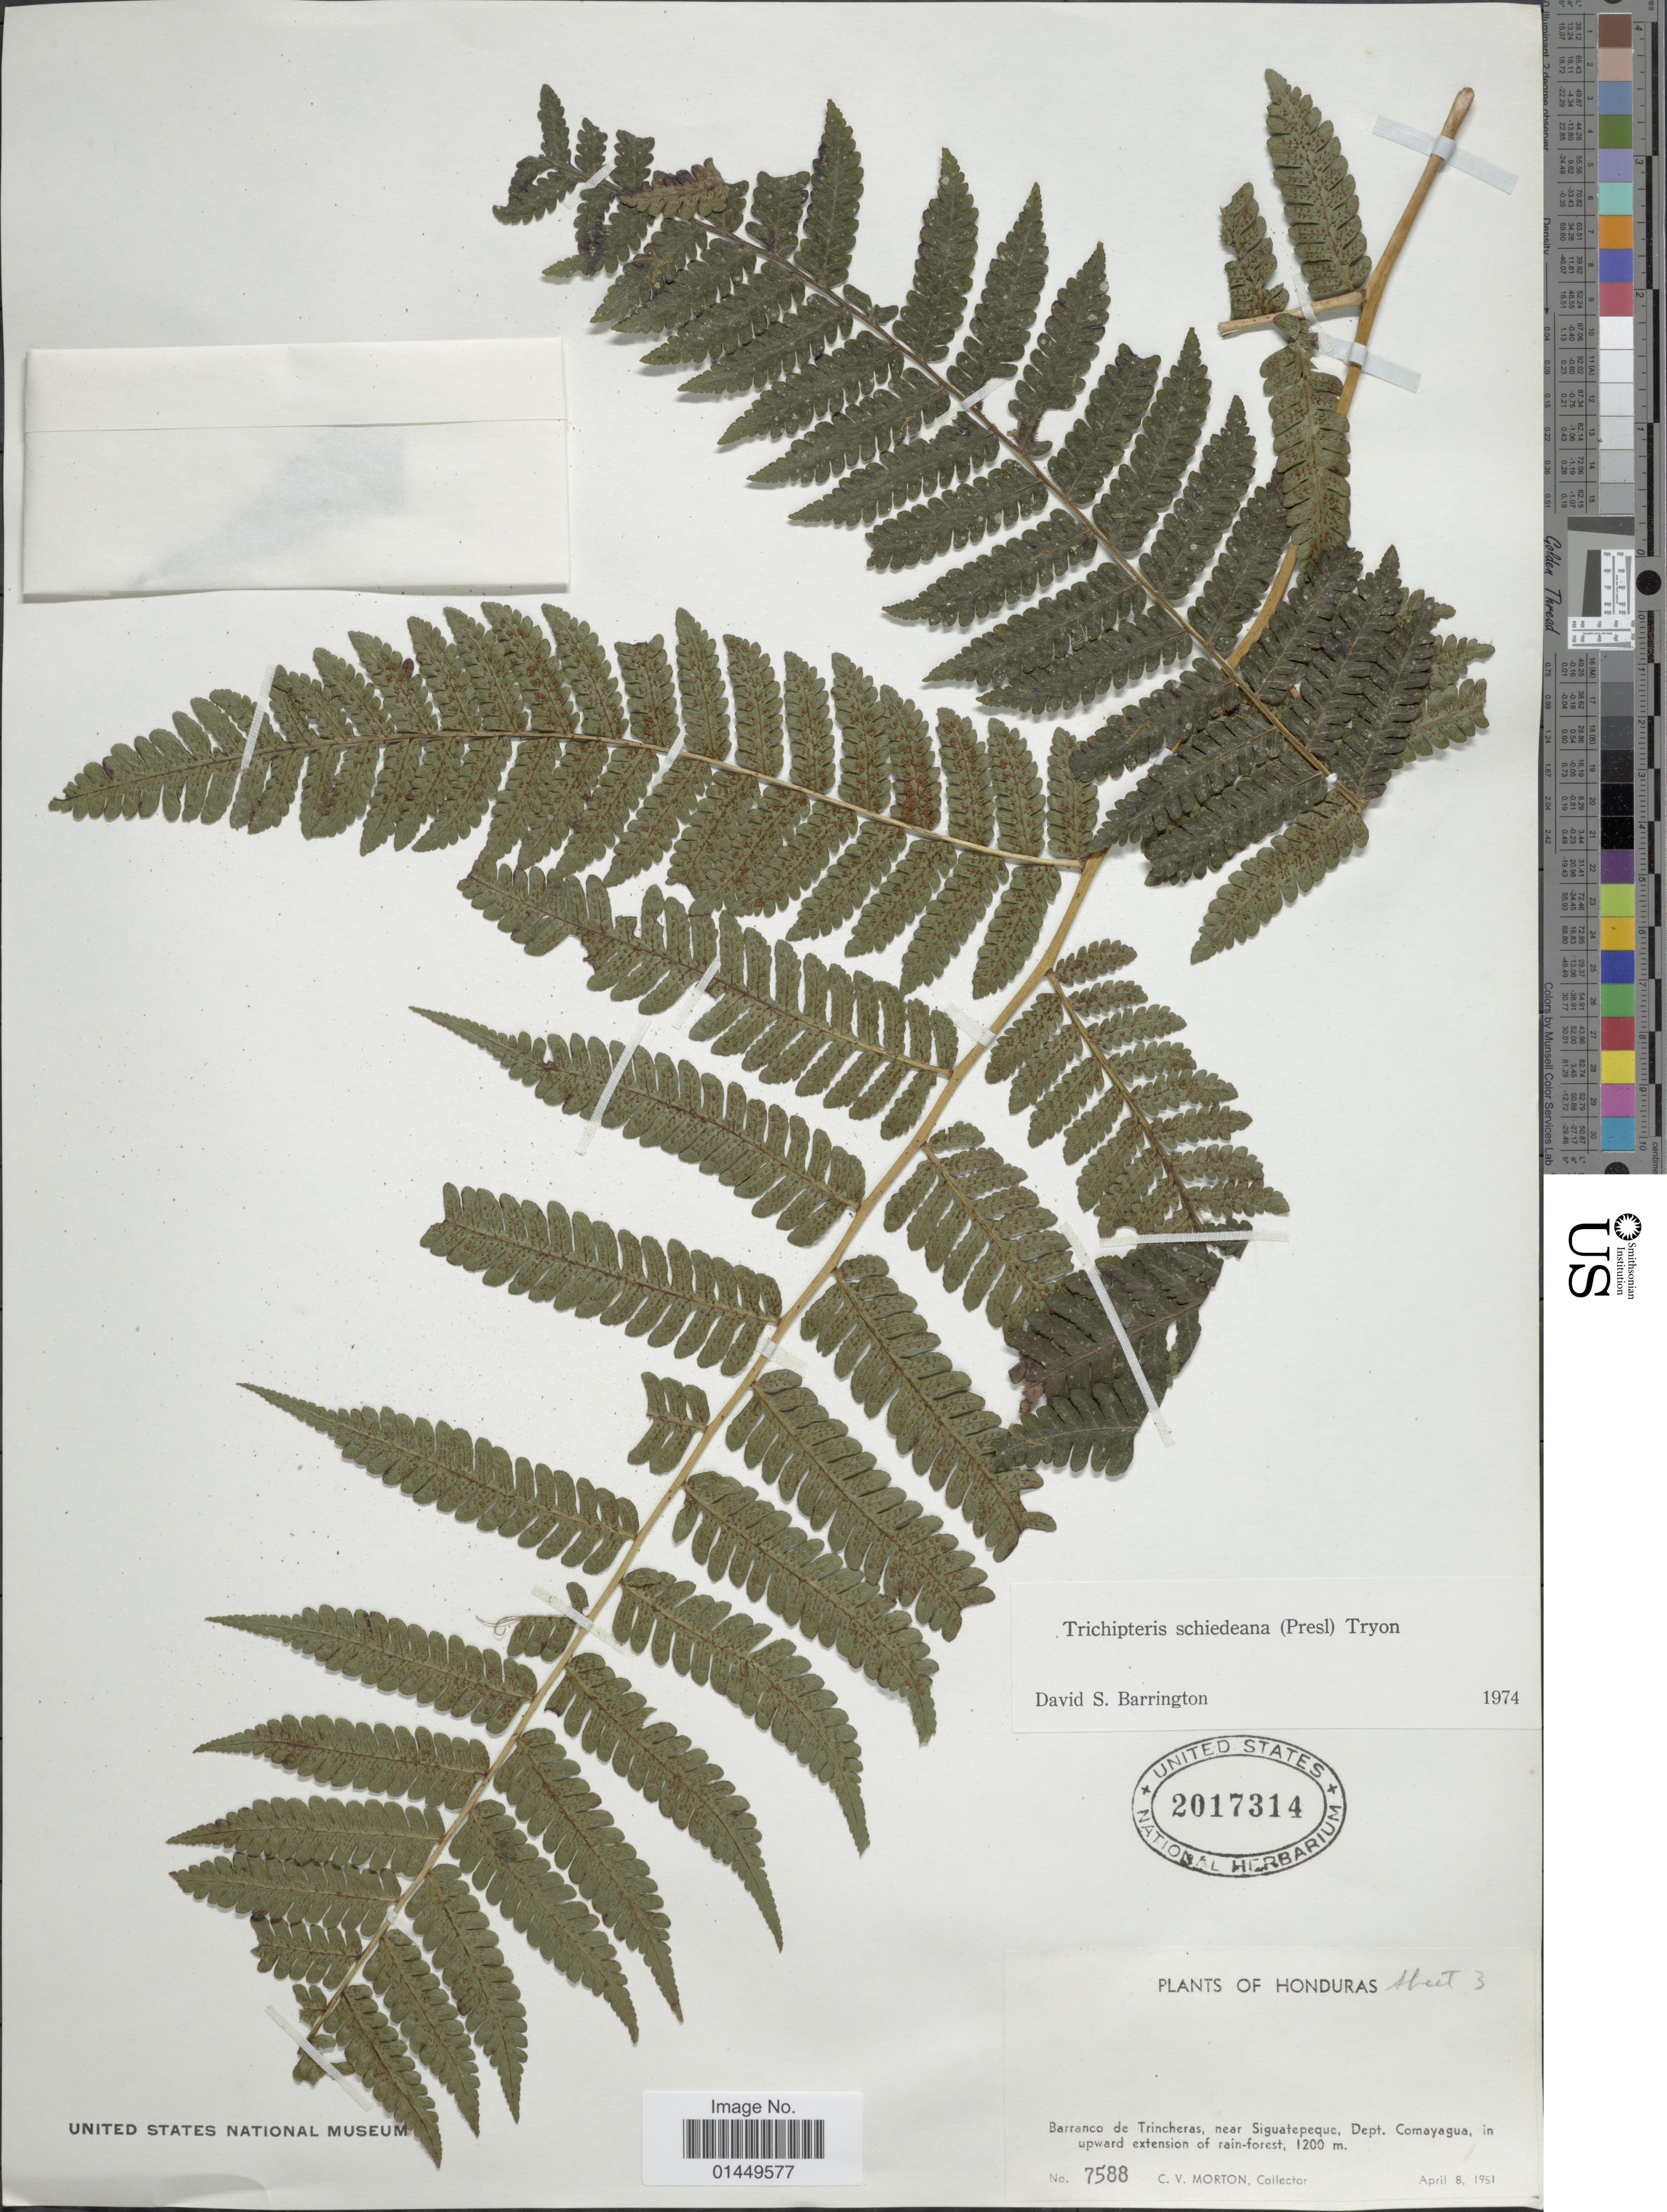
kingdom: Plantae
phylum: Tracheophyta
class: Polypodiopsida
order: Cyatheales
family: Cyatheaceae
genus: Cyathea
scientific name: Cyathea schiedeana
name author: (C. Presl) Domin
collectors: C. V. Morton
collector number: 7588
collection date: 1951-04-08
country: Honduras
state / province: Comayagua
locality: Barranco de Trincheras, near Siguatepeque, Dept. Comayagua, in upward extension of rain-forest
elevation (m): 1200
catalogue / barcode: US 2017314